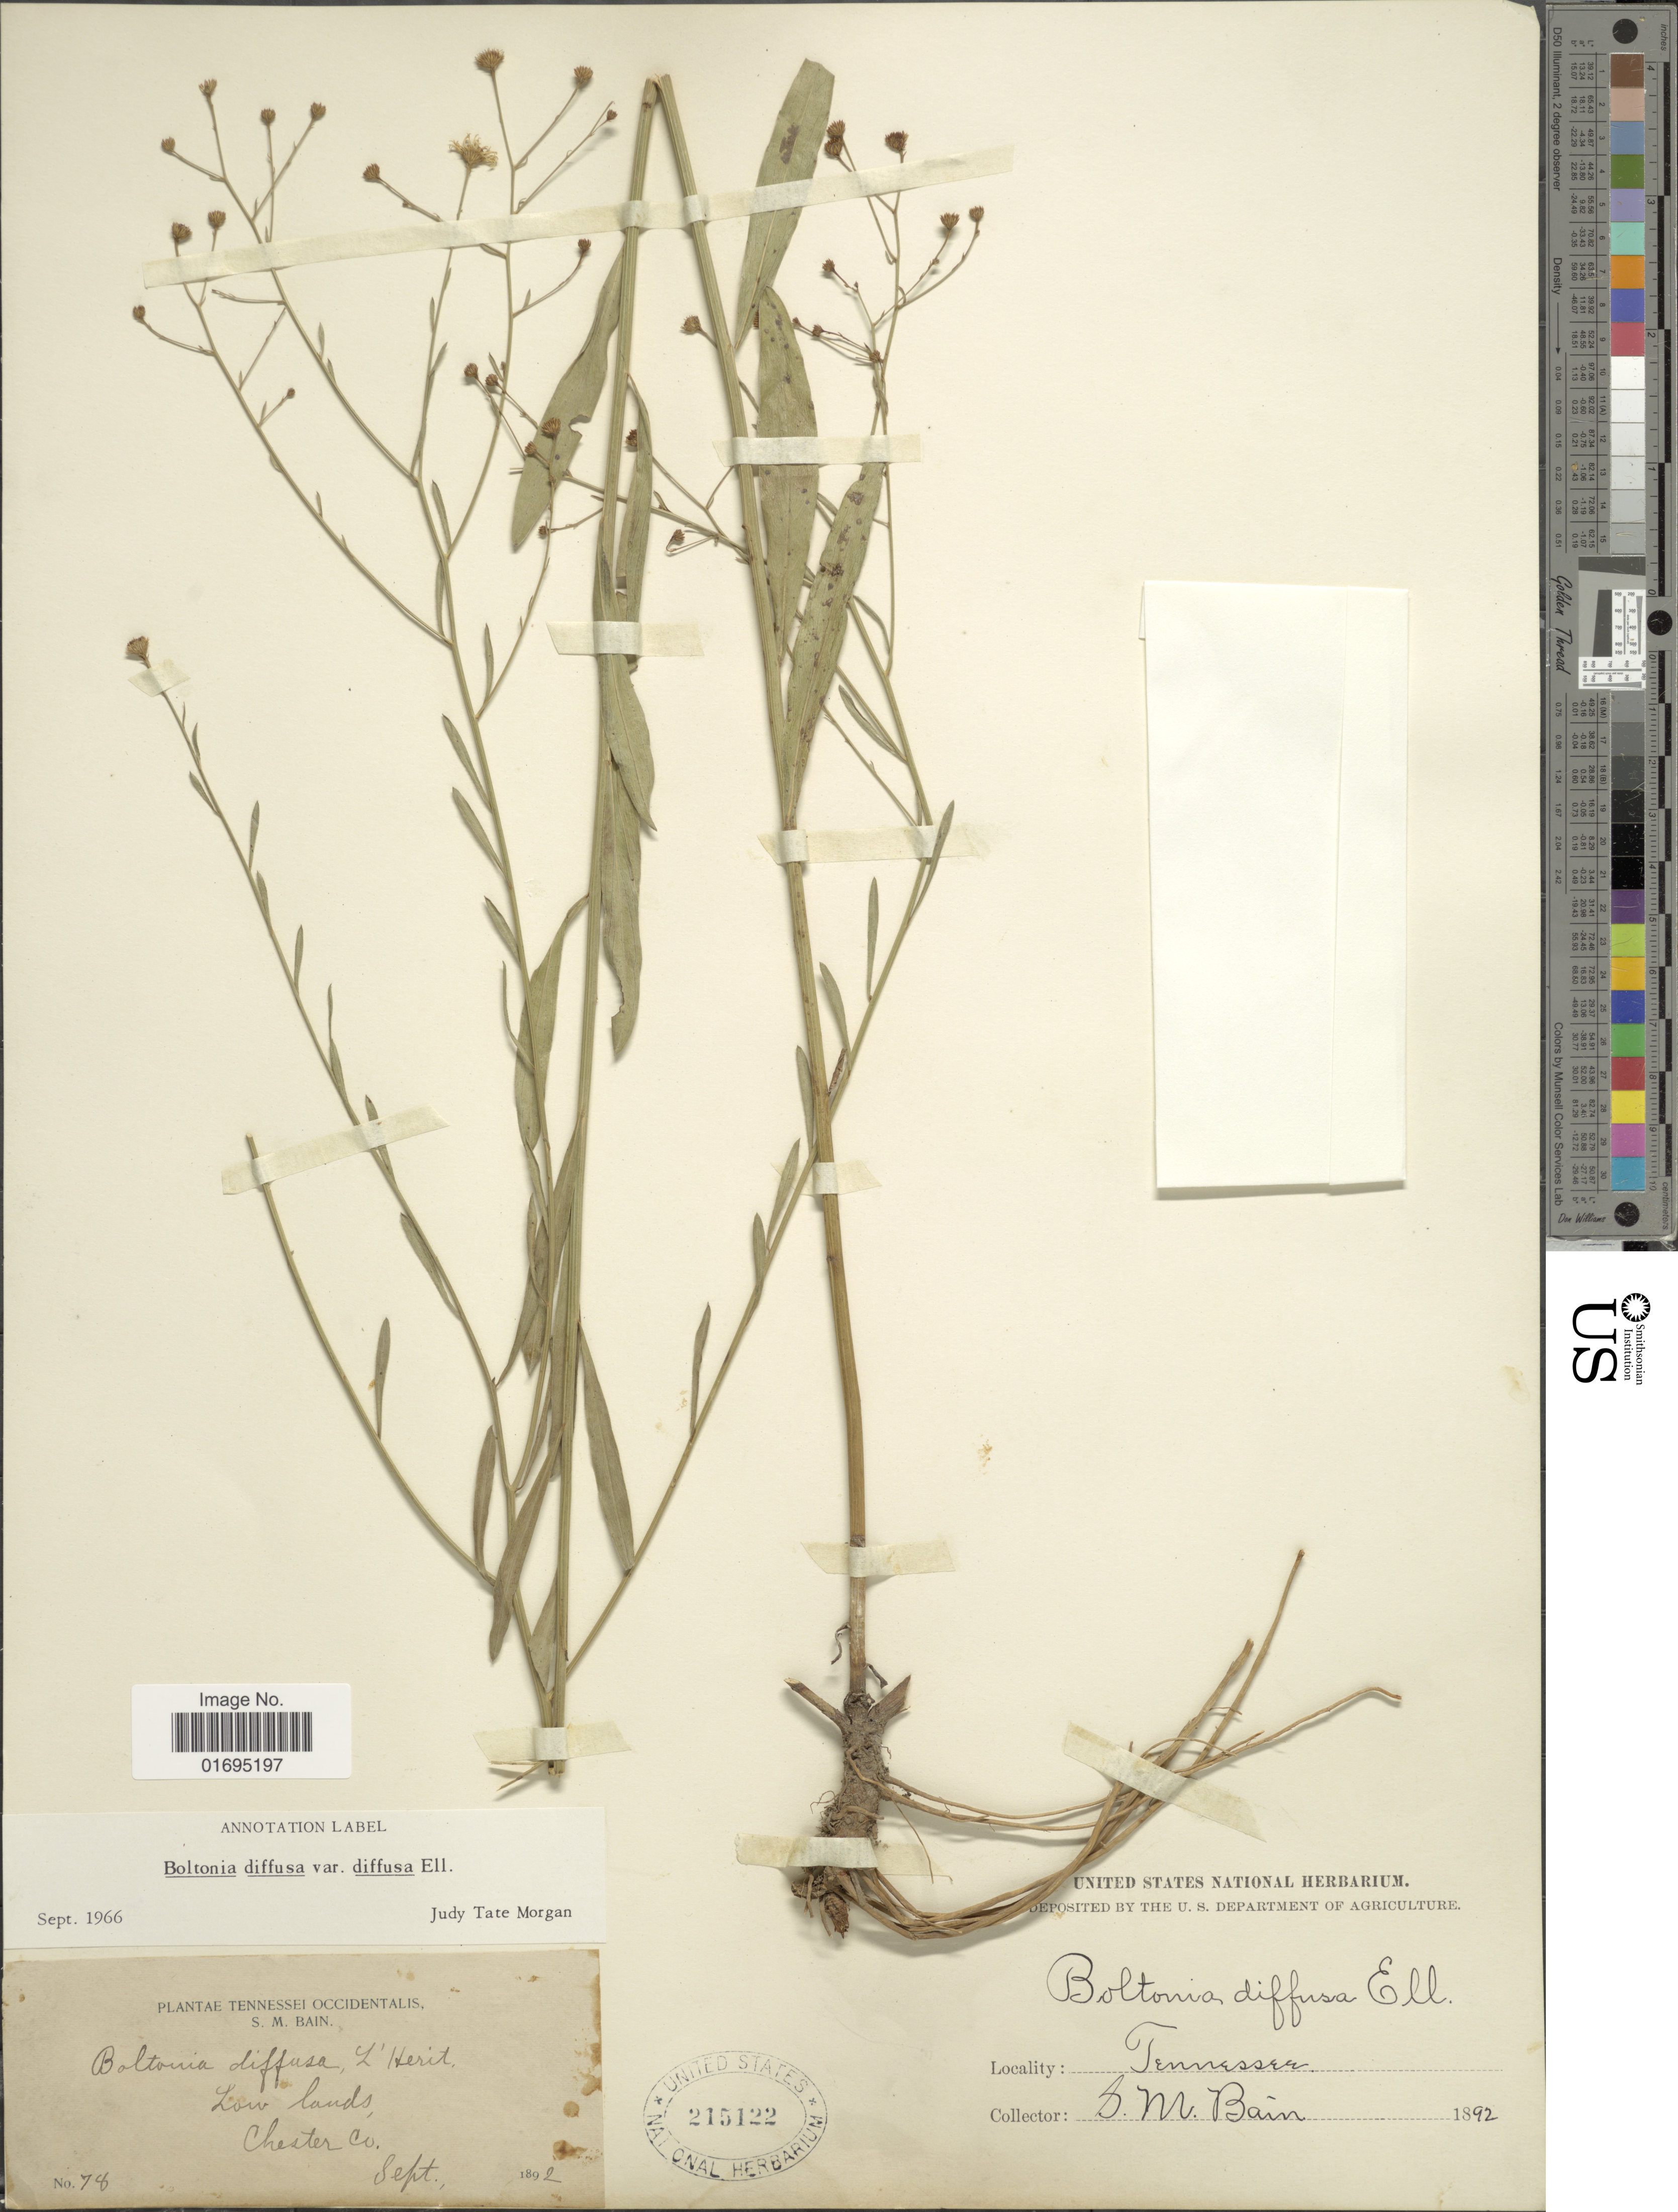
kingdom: Plantae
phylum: Tracheophyta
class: Magnoliopsida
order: Asterales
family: Asteraceae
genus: Boltonia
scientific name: Boltonia diffusa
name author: Elliott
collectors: S. M. Bain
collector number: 78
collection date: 1892-09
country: United States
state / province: Tennessee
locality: Chester Co.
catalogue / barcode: US 215122